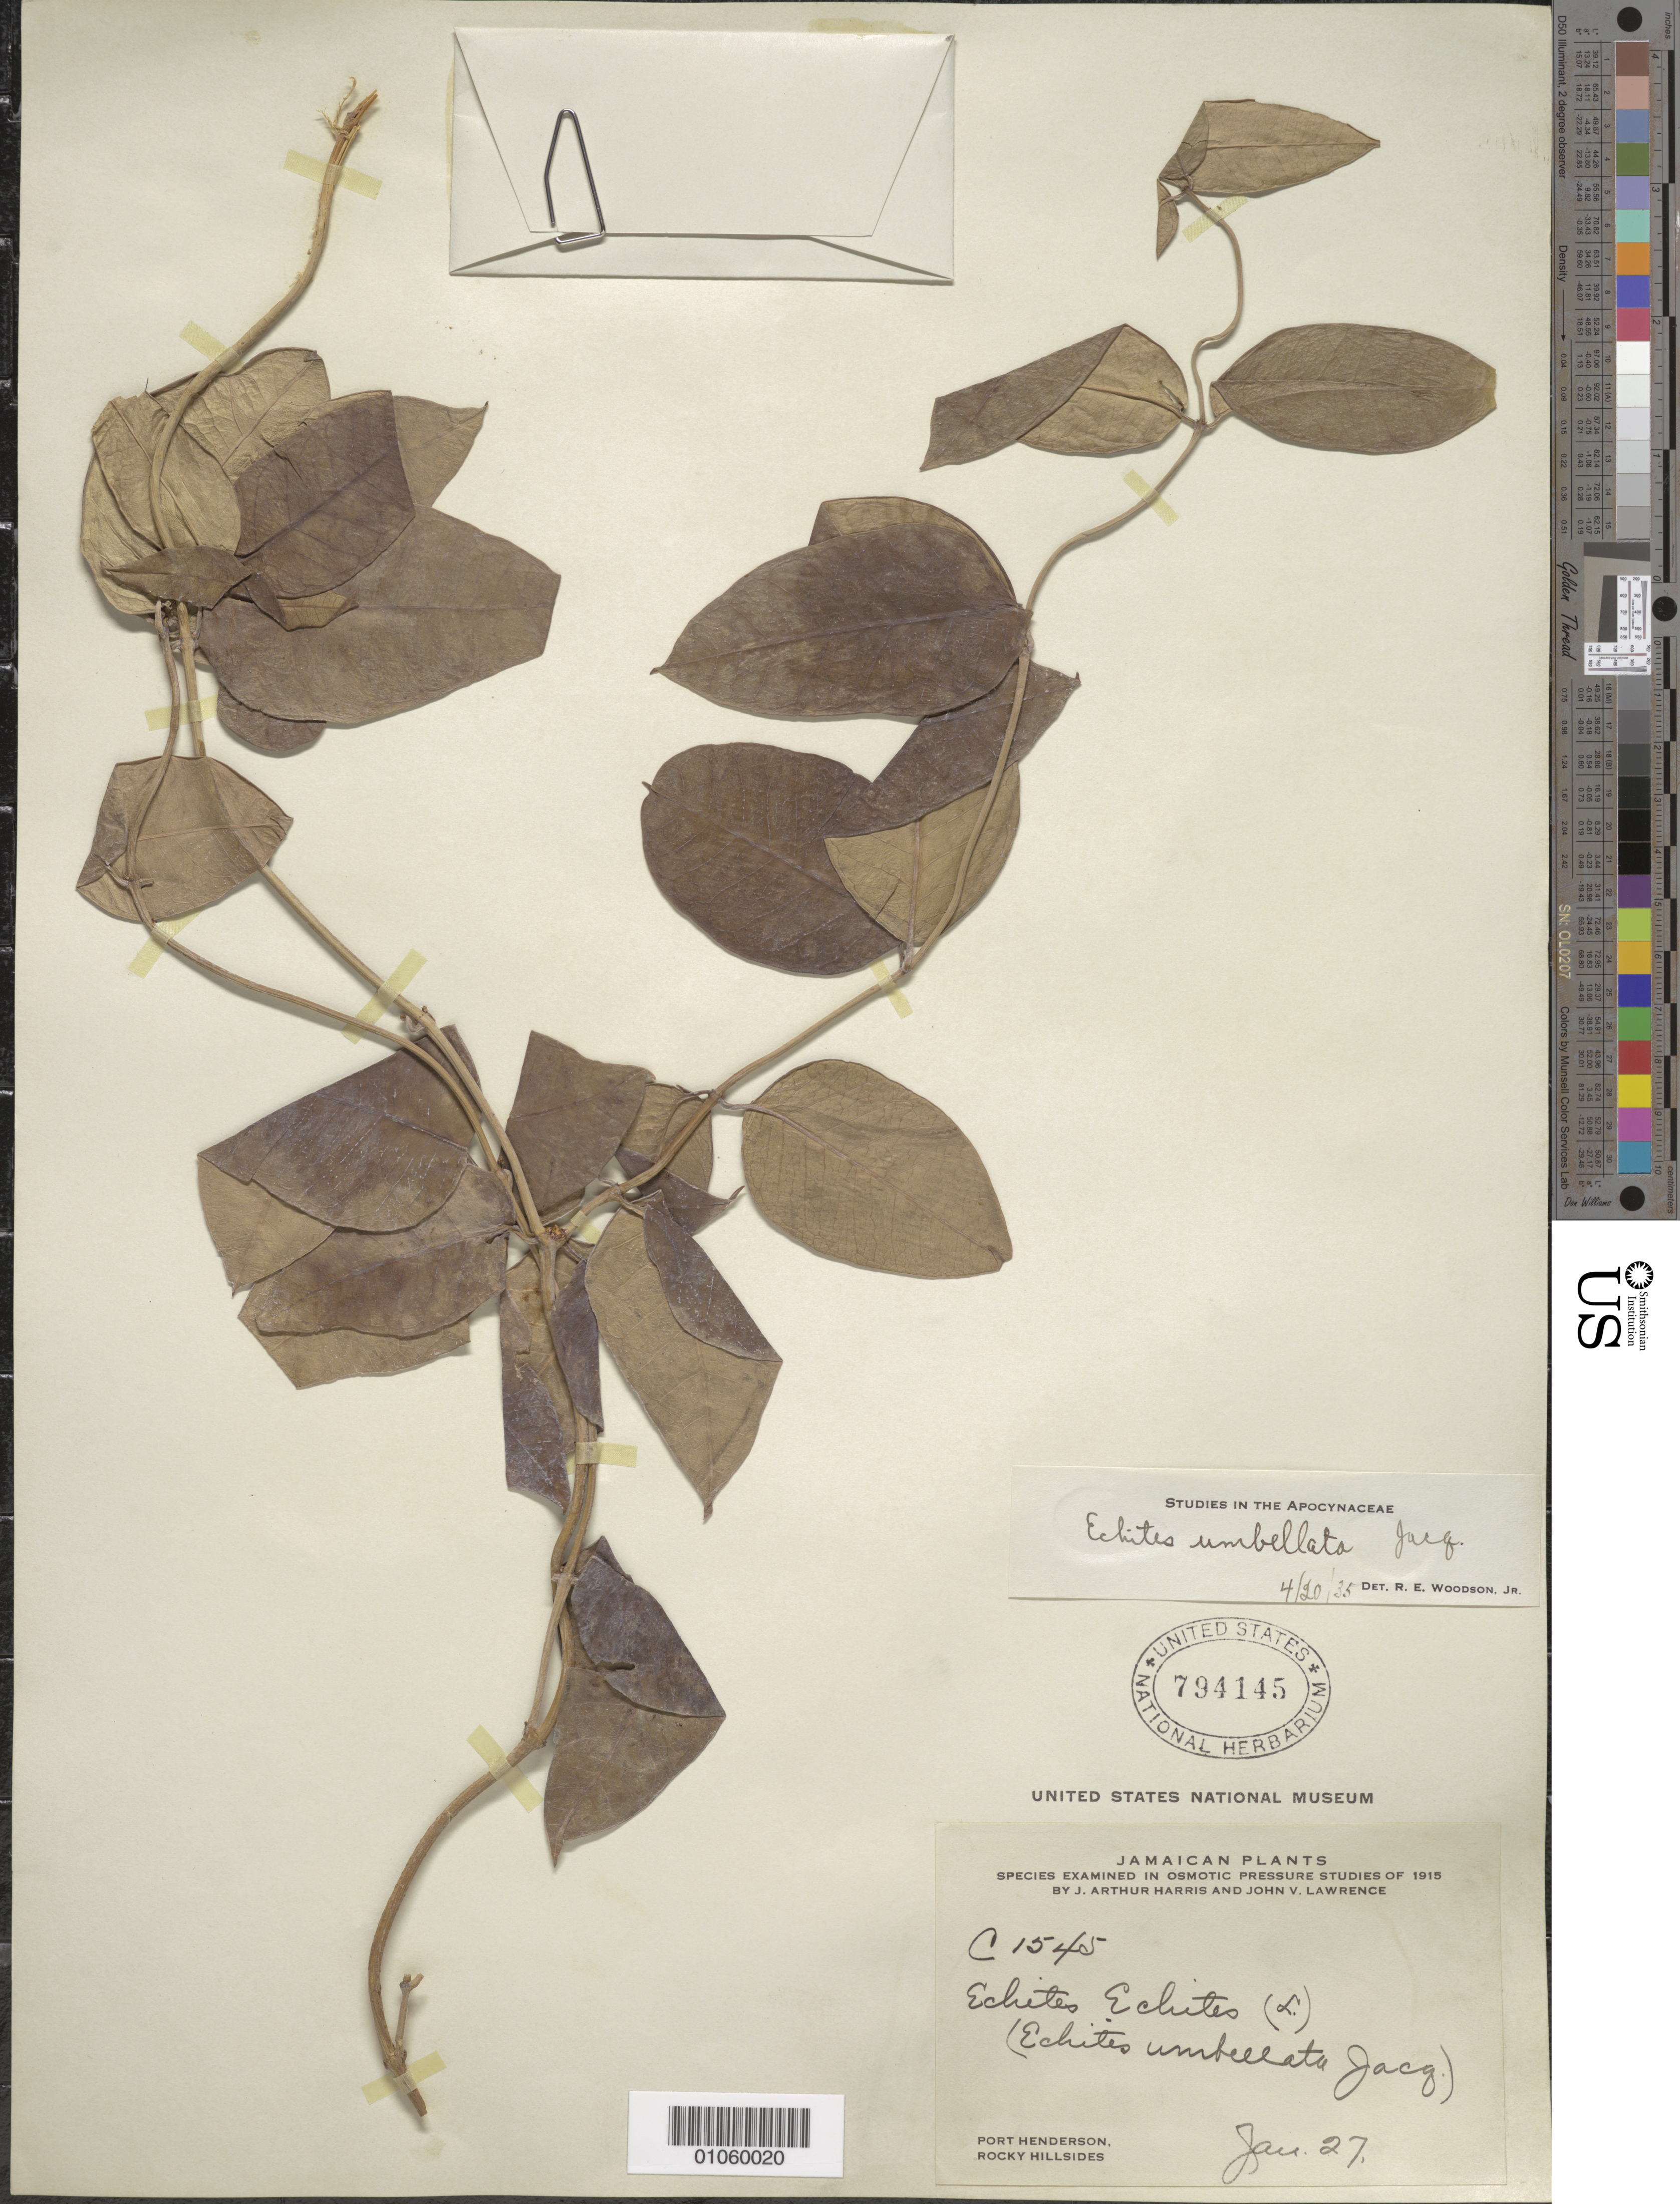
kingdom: Plantae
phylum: Tracheophyta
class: Magnoliopsida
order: Gentianales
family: Apocynaceae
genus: Echites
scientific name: Echites umbellatus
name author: Jacq.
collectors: J. A. Harris & J. Lawrence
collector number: C 1545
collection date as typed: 27 Jan 1915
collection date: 1915-01-27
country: Jamaica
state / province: Saint Catherine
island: Jamaica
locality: Hillsides, Port Henderson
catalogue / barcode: US 794145